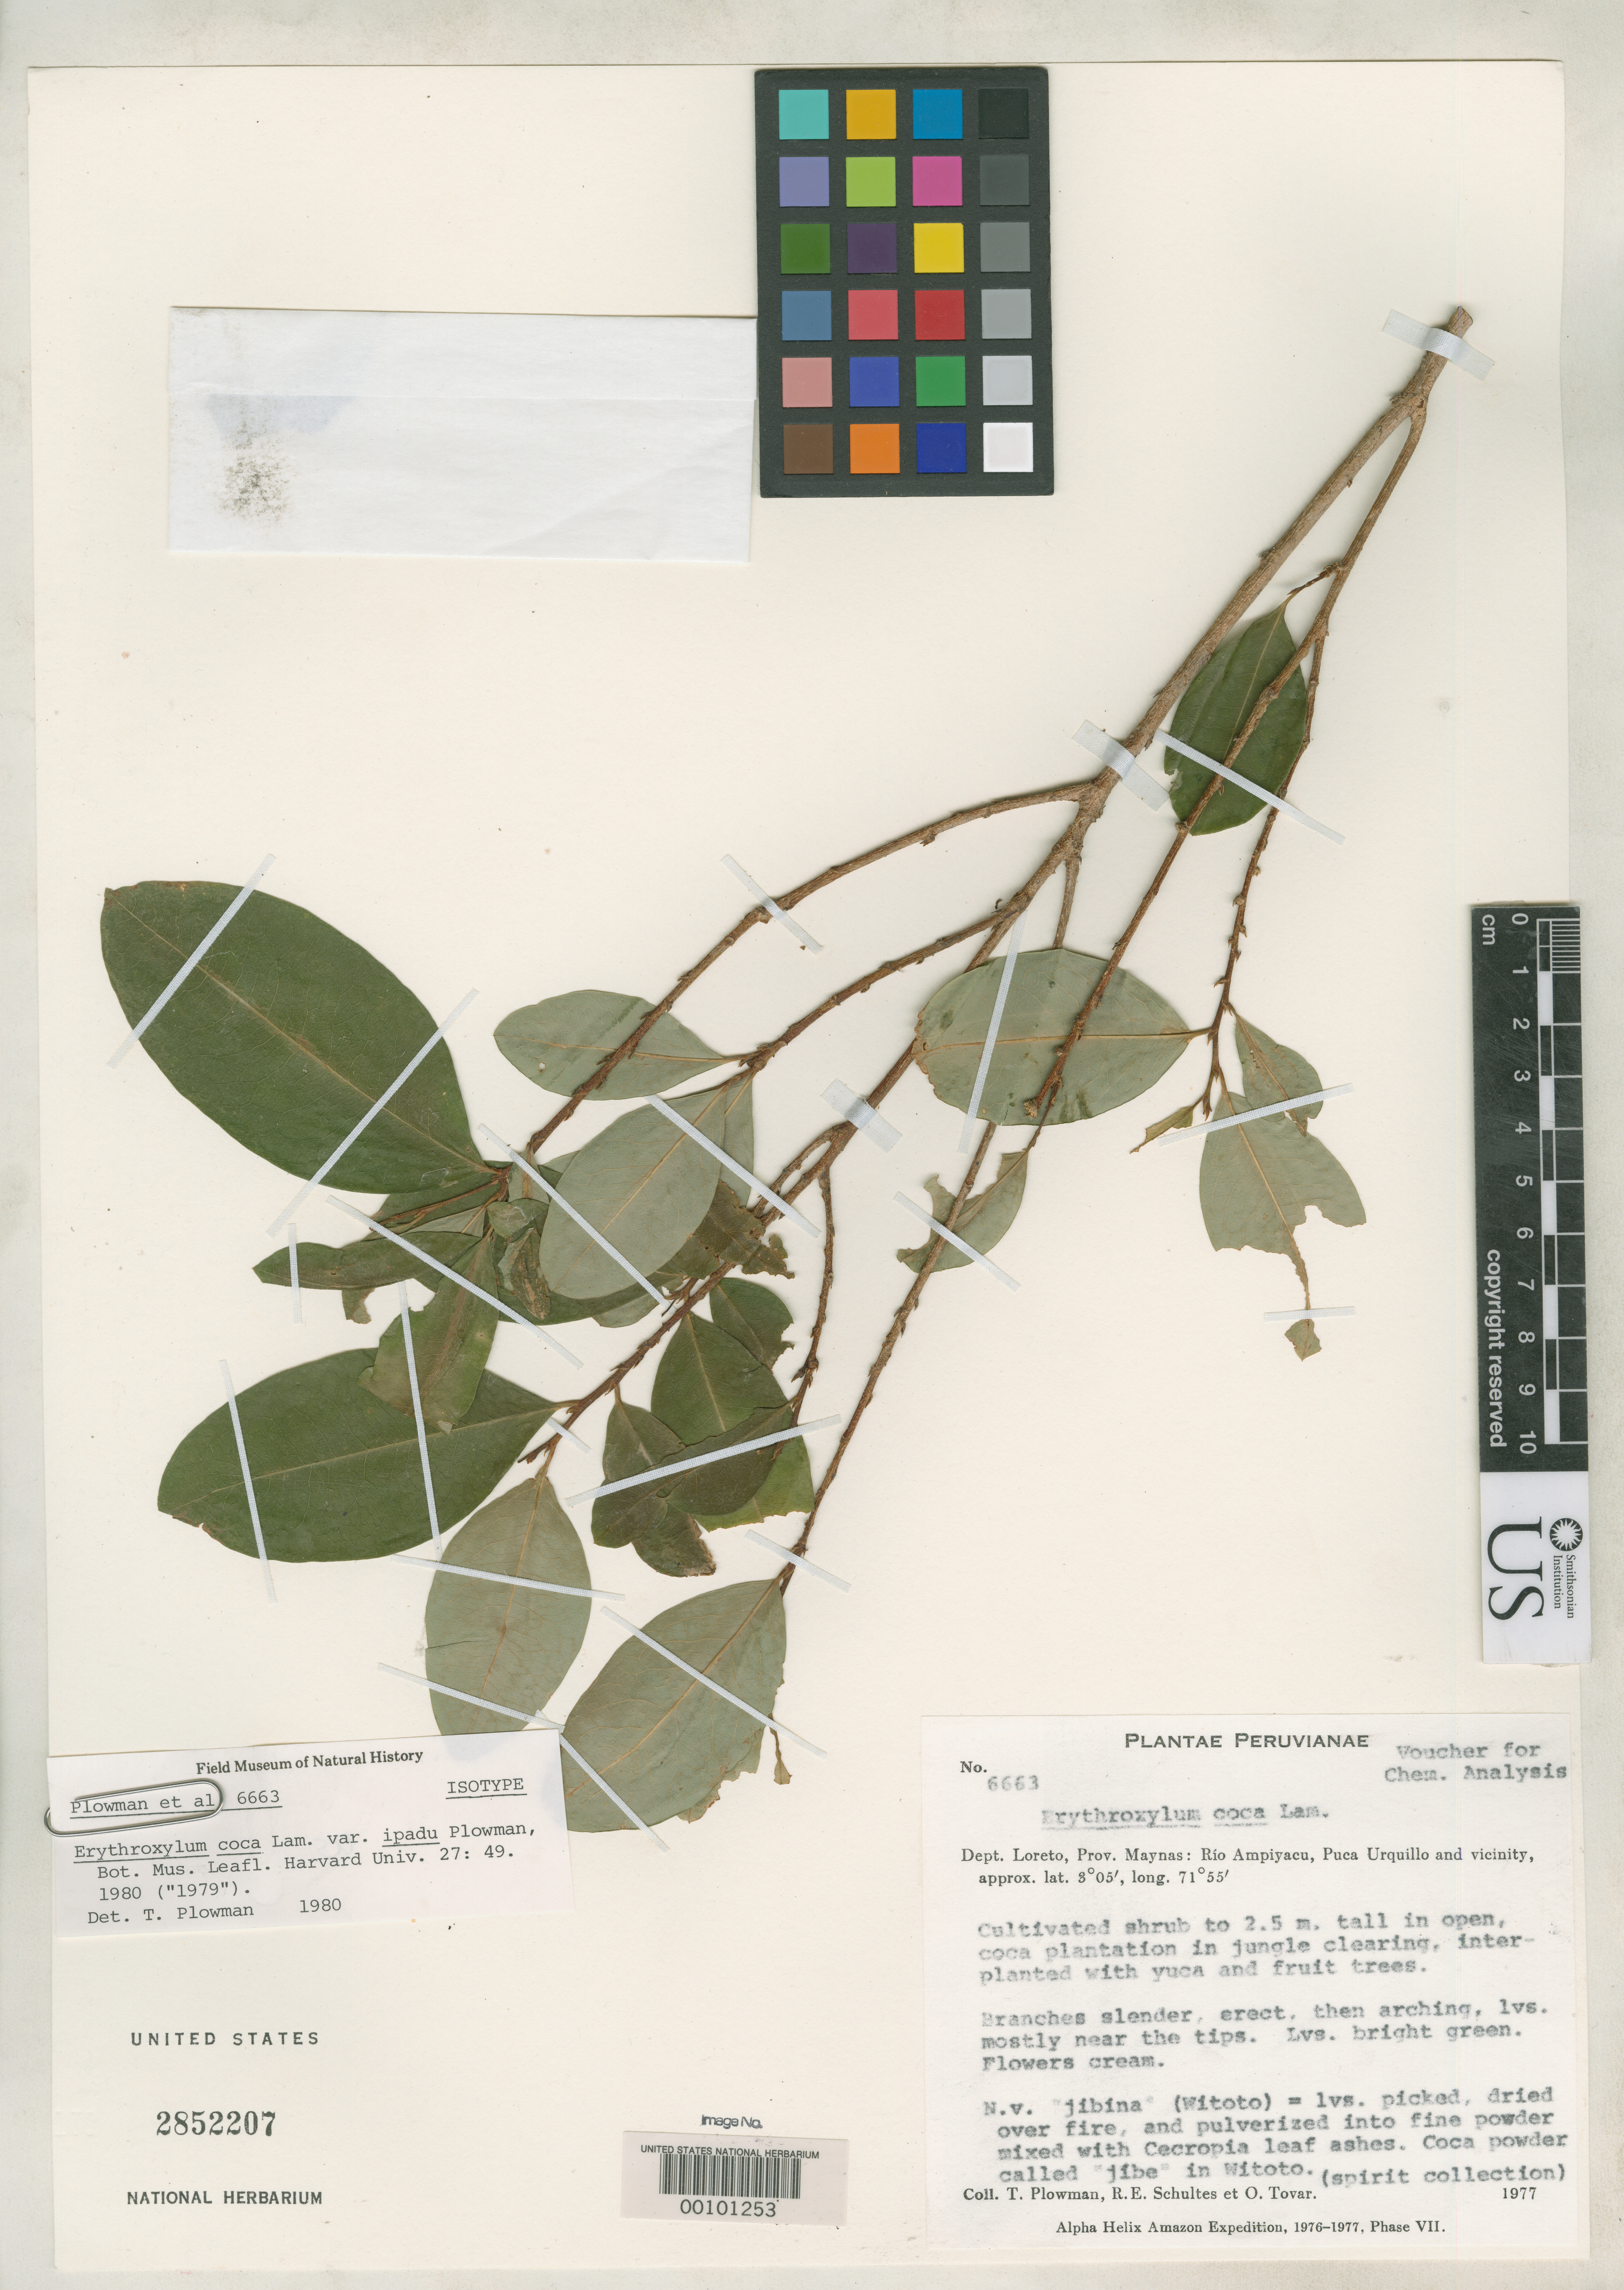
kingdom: Plantae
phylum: Tracheophyta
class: Magnoliopsida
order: Malpighiales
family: Erythroxylaceae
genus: Erythroxylum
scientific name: Erythroxylum coca var. ipadu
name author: Plowman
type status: Isotype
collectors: T. Plowman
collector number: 6663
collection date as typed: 1977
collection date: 1977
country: Peru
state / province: Loreto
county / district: Maynas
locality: Rio Ampiyacu, Pucaurquillo & vicinity.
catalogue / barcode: US 2852207